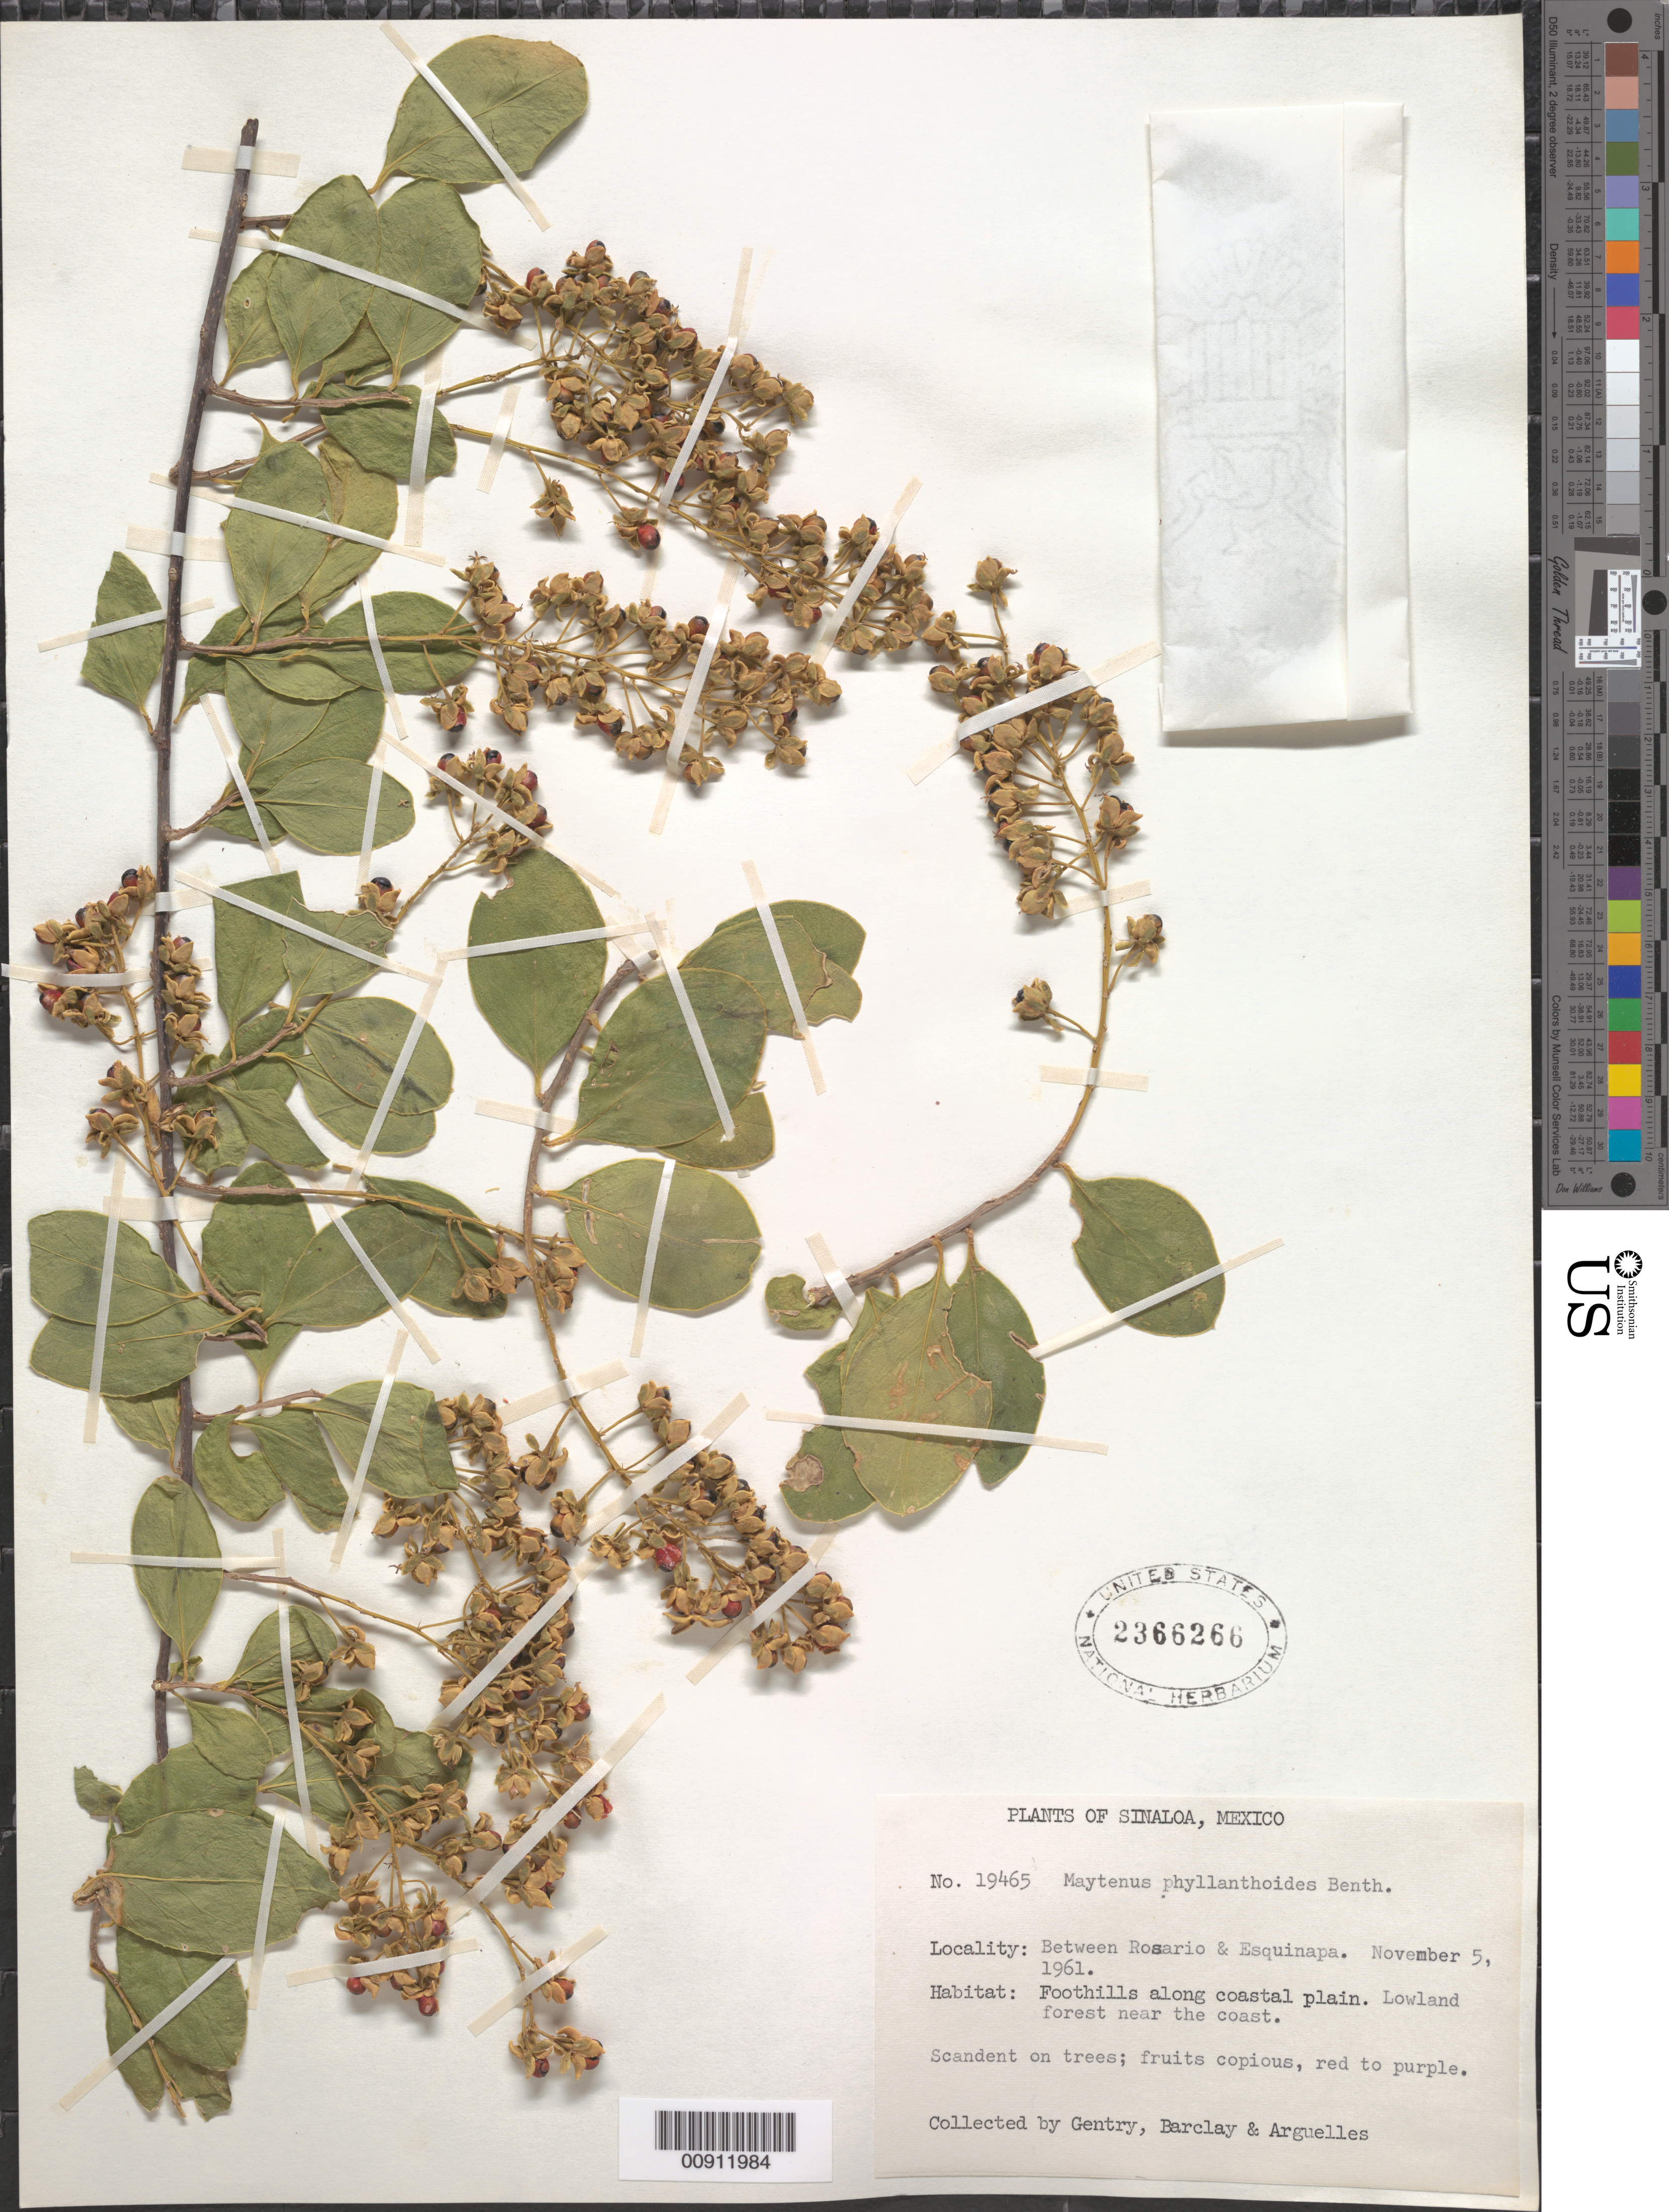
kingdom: Plantae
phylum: Tracheophyta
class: Magnoliopsida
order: Caryophyllales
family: Stegnospermataceae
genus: Stegnosperma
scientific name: Stegnosperma cubense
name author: A. Rich.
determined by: Strong, Mark T., (BOT), Smithsonian Institution - National Museum of Natural History (UNITED STATES)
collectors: Gentry, --, -- Barclay & Arguelles, --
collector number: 19465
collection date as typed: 05 Nov 1961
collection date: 1961-11-05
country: Mexico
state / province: Sinaloa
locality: Between Rosario & Esquinapa, Sinaloa.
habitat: Foothills along coastal plain. Lowland forest near the coast. Scandent on trees.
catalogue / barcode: US 2366266